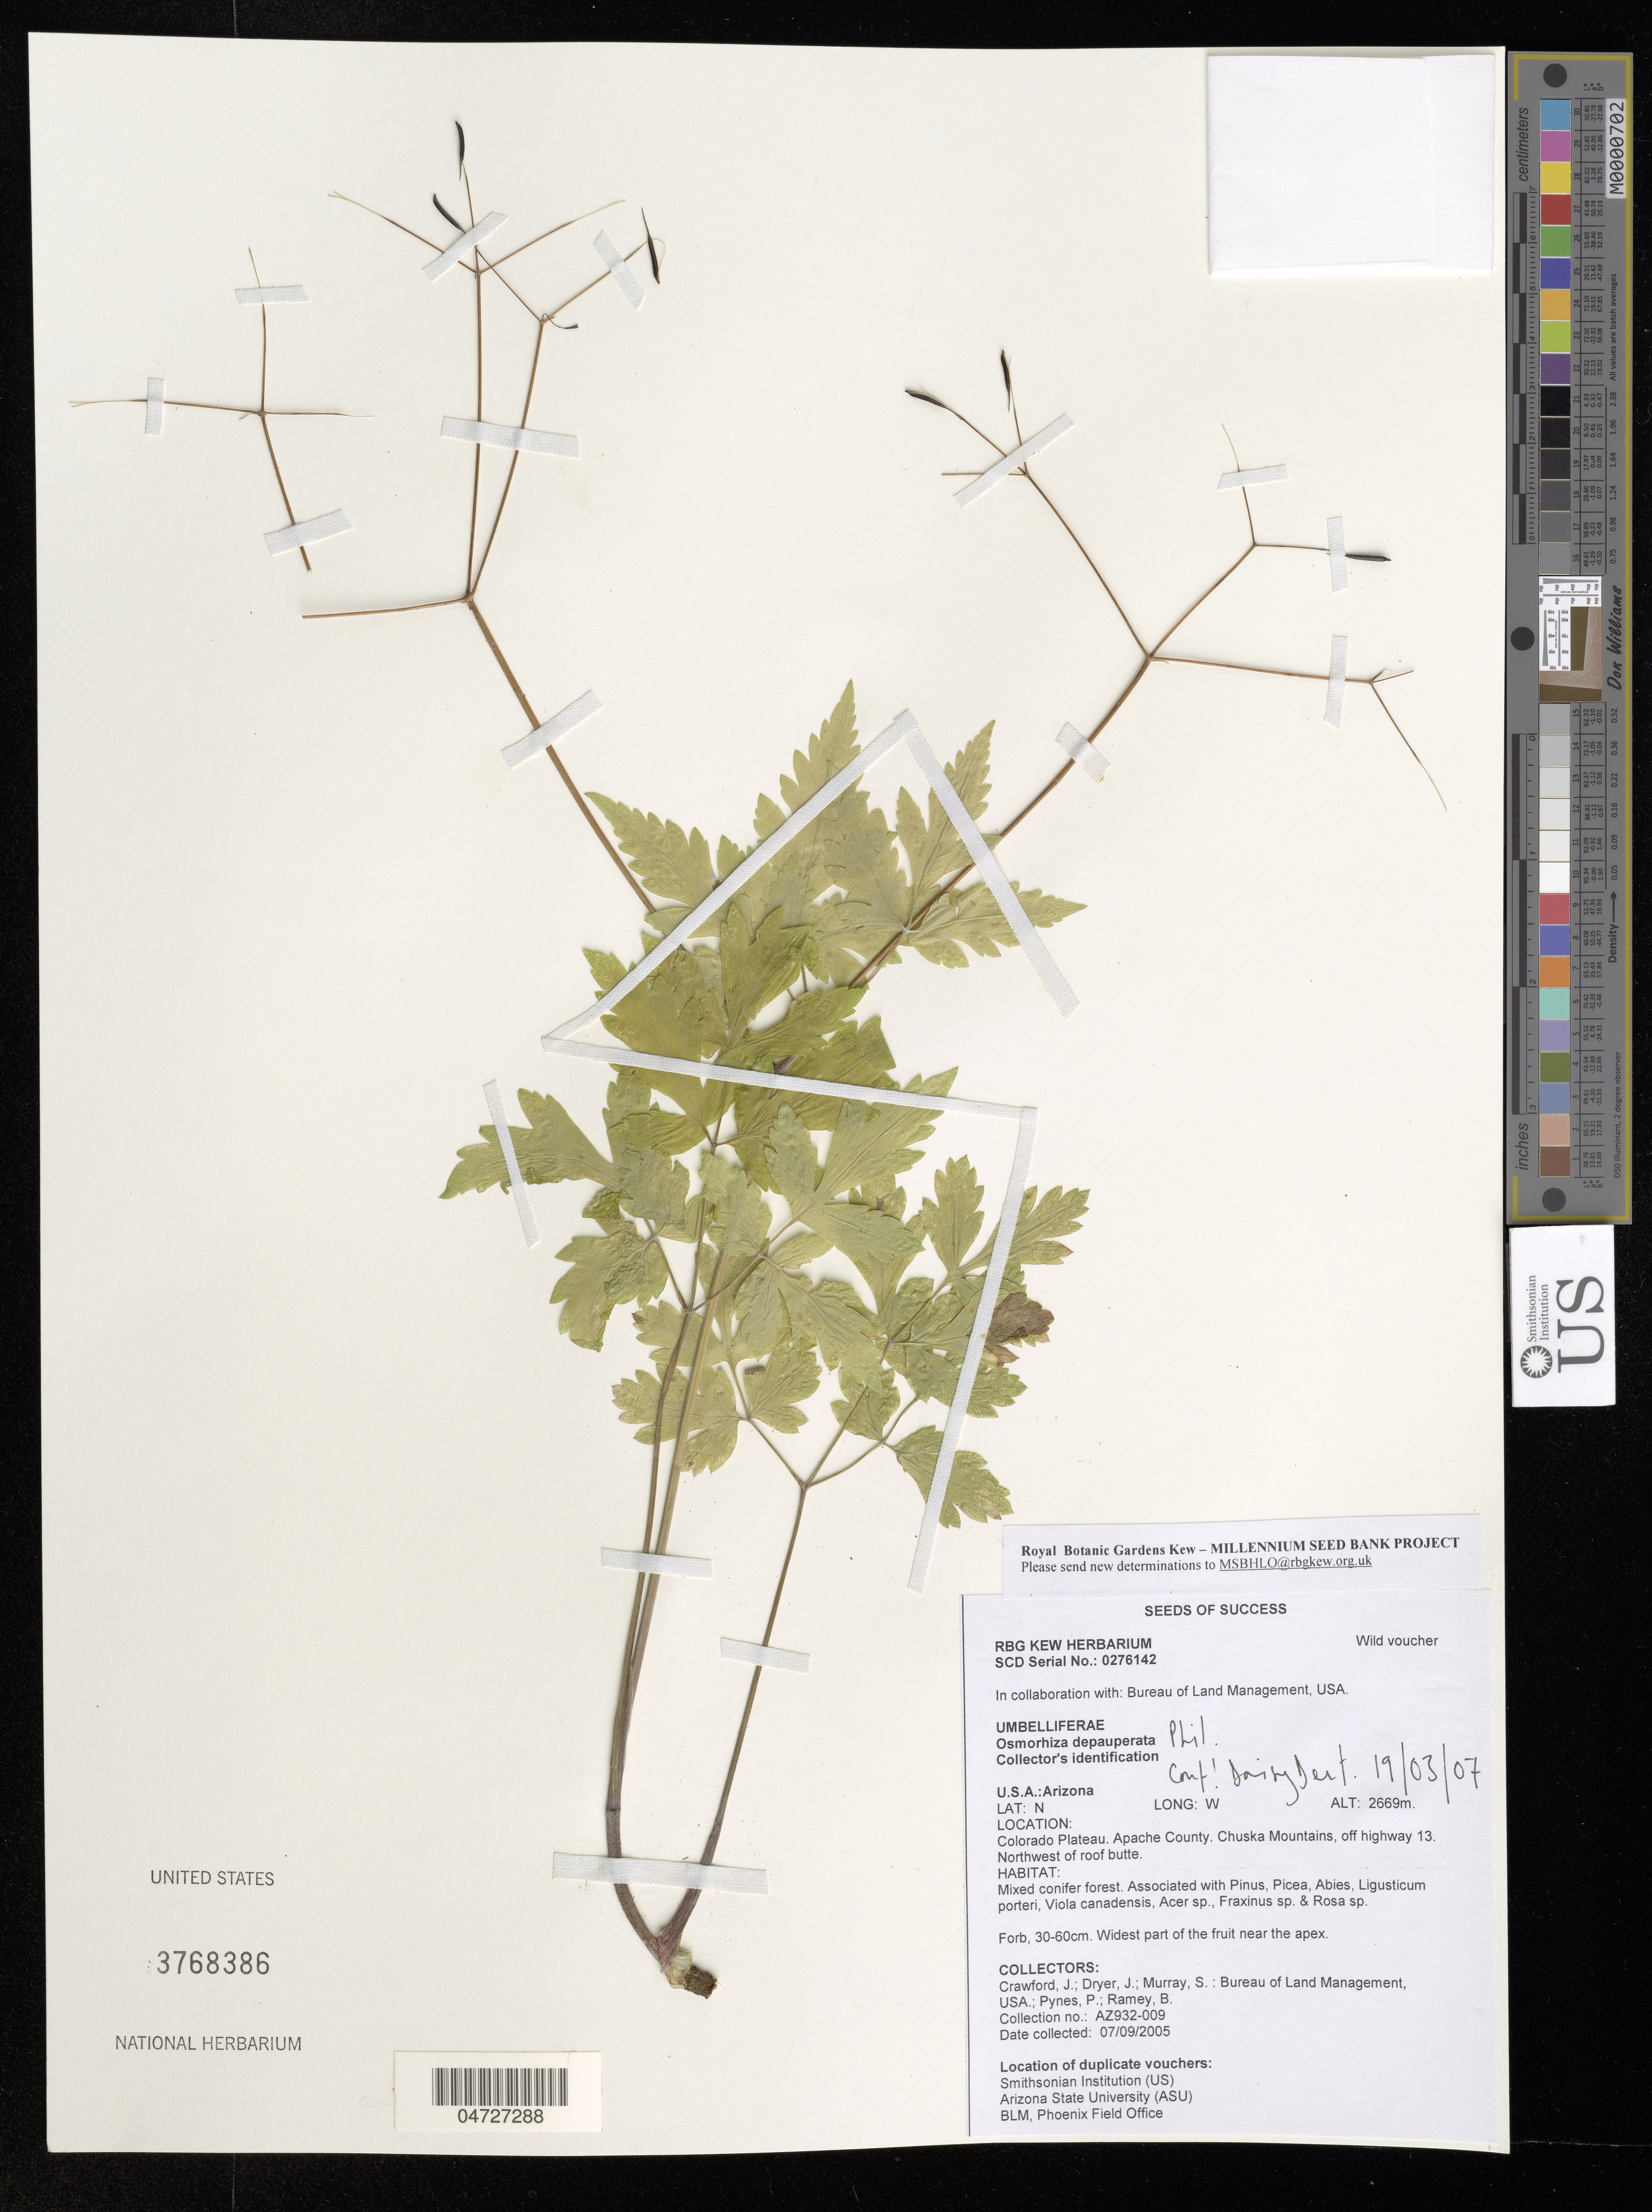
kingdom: Plantae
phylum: Tracheophyta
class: Magnoliopsida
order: Apiales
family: Apiaceae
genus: Osmorhiza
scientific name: Osmorhiza depauperata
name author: Phil.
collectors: J. Crawford, J. Dryer, S. Murray, P. Pynes & et al.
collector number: AZ932-009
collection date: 2005-09-07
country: United States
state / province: Arizona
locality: Colorado Plateau. Apache County. Chuska Mountains, off highway 13. Northwest of roof butte.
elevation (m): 2669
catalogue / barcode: US 3768386